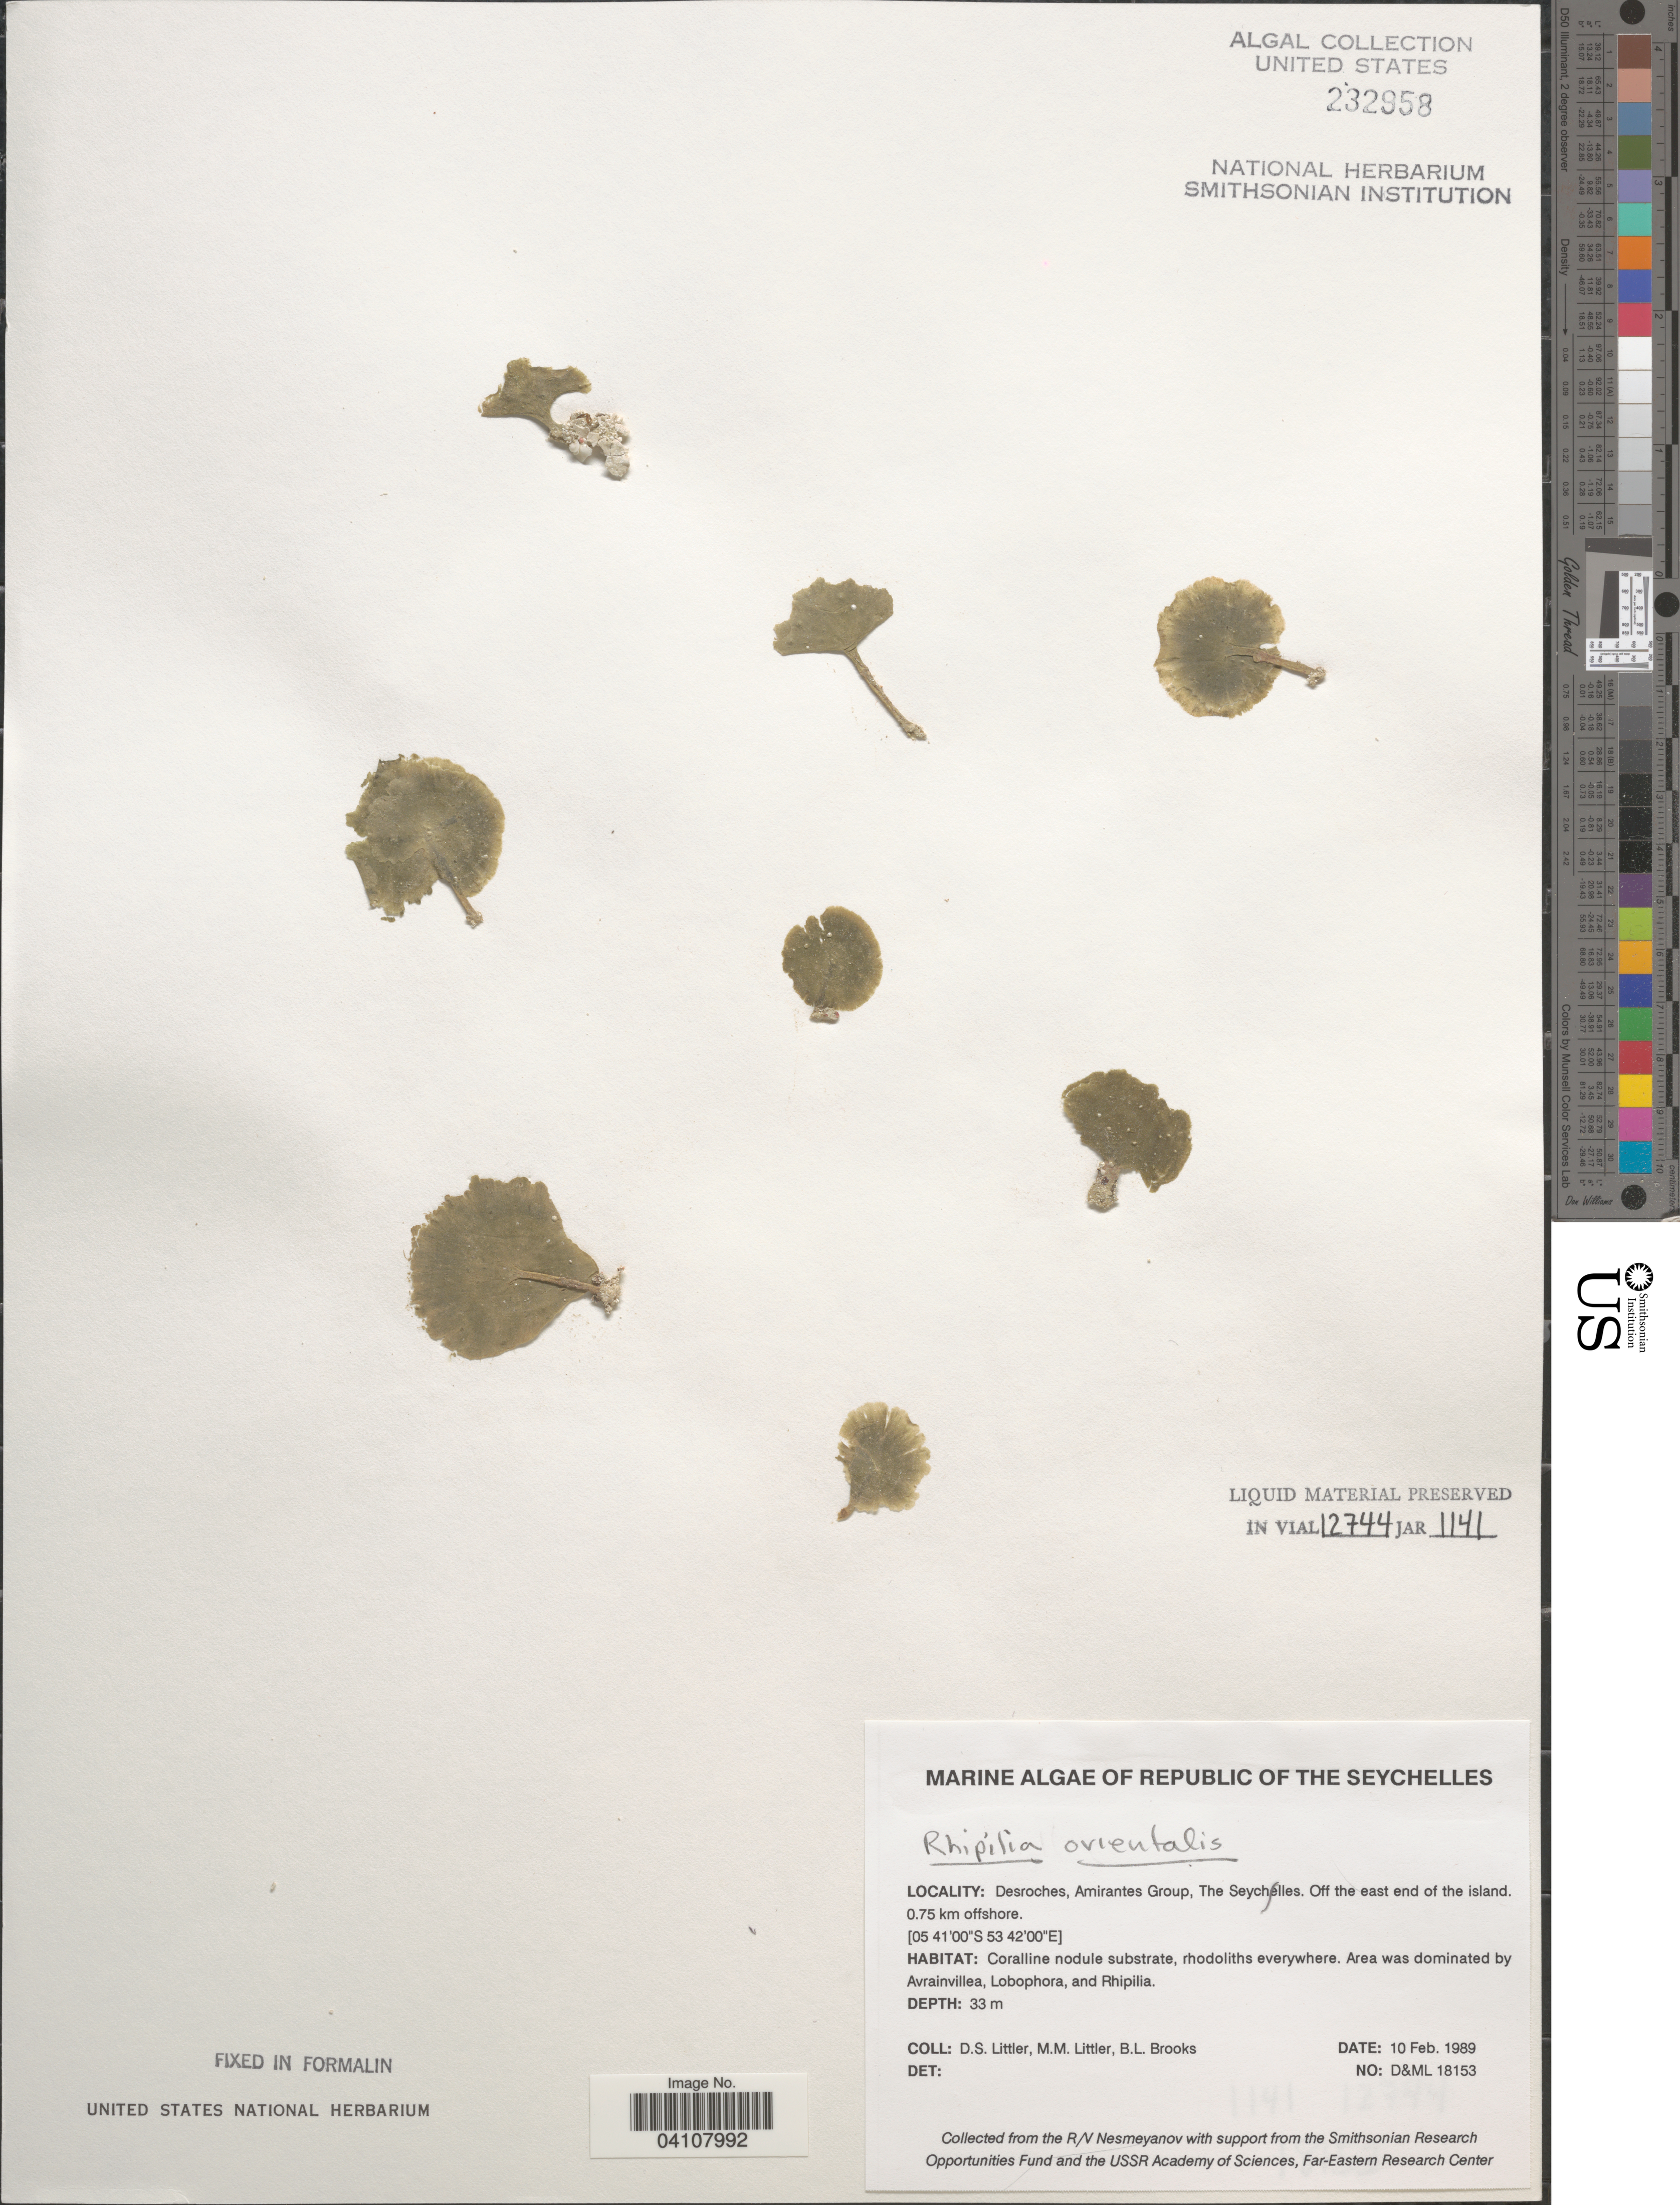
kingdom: Plantae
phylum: Chlorophyta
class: Ulvophyceae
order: Bryopsidales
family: Halimedaceae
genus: Kraftalia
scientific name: Kraftalia orientalis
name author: (A. Gepp & E. Gepp) Lagourgue & Payri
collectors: D. S. Littler & B. Brooks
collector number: D&ML18153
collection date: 1989-02-10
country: Seychelles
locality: Republic of the Seychelles. Desroches, Amirantes Group. Off the east end of the island. 0.75 km offshore.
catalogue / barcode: US 232958